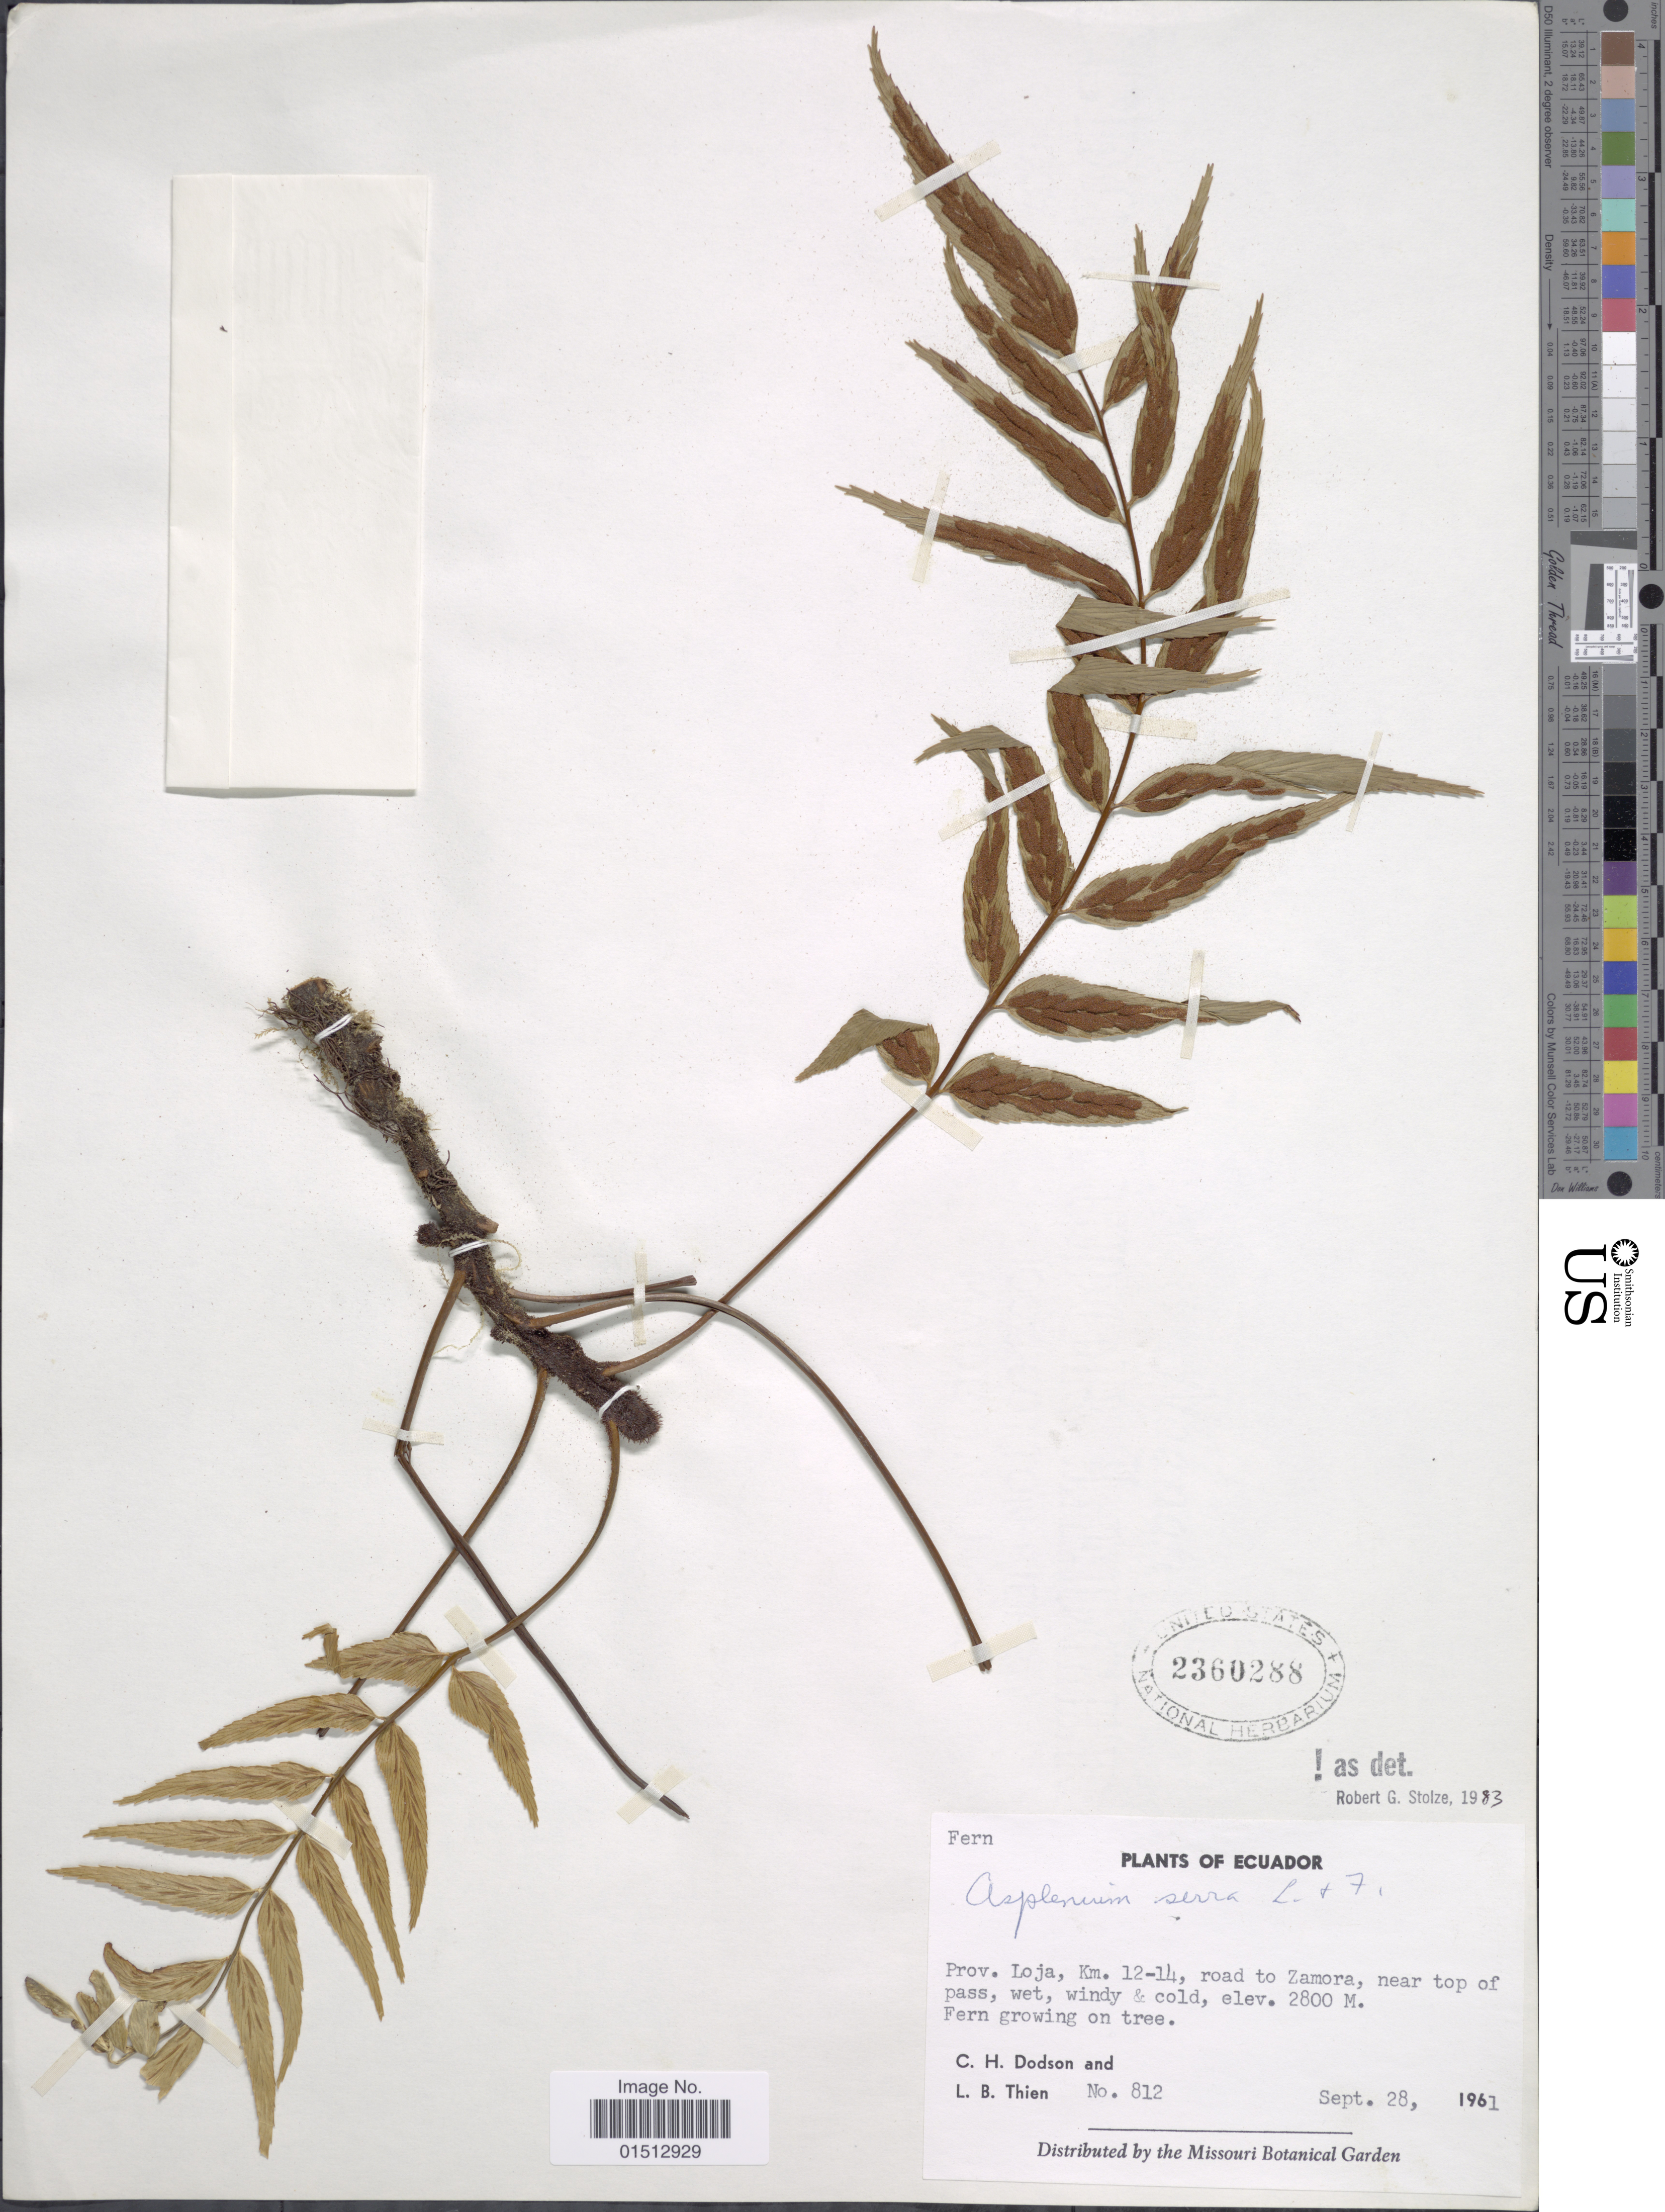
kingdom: Plantae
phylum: Tracheophyta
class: Polypodiopsida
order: Polypodiales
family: Aspleniaceae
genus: Asplenium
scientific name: Asplenium serra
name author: Langsd. & Fisch.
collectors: C. H. Dodson & L. Thien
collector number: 812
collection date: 1961-09-28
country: Ecuador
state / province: Loja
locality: Ecuador, Prov. Loja, Km. 12-14, road to Zamora,near top of pass.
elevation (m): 2800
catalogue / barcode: US 2360288